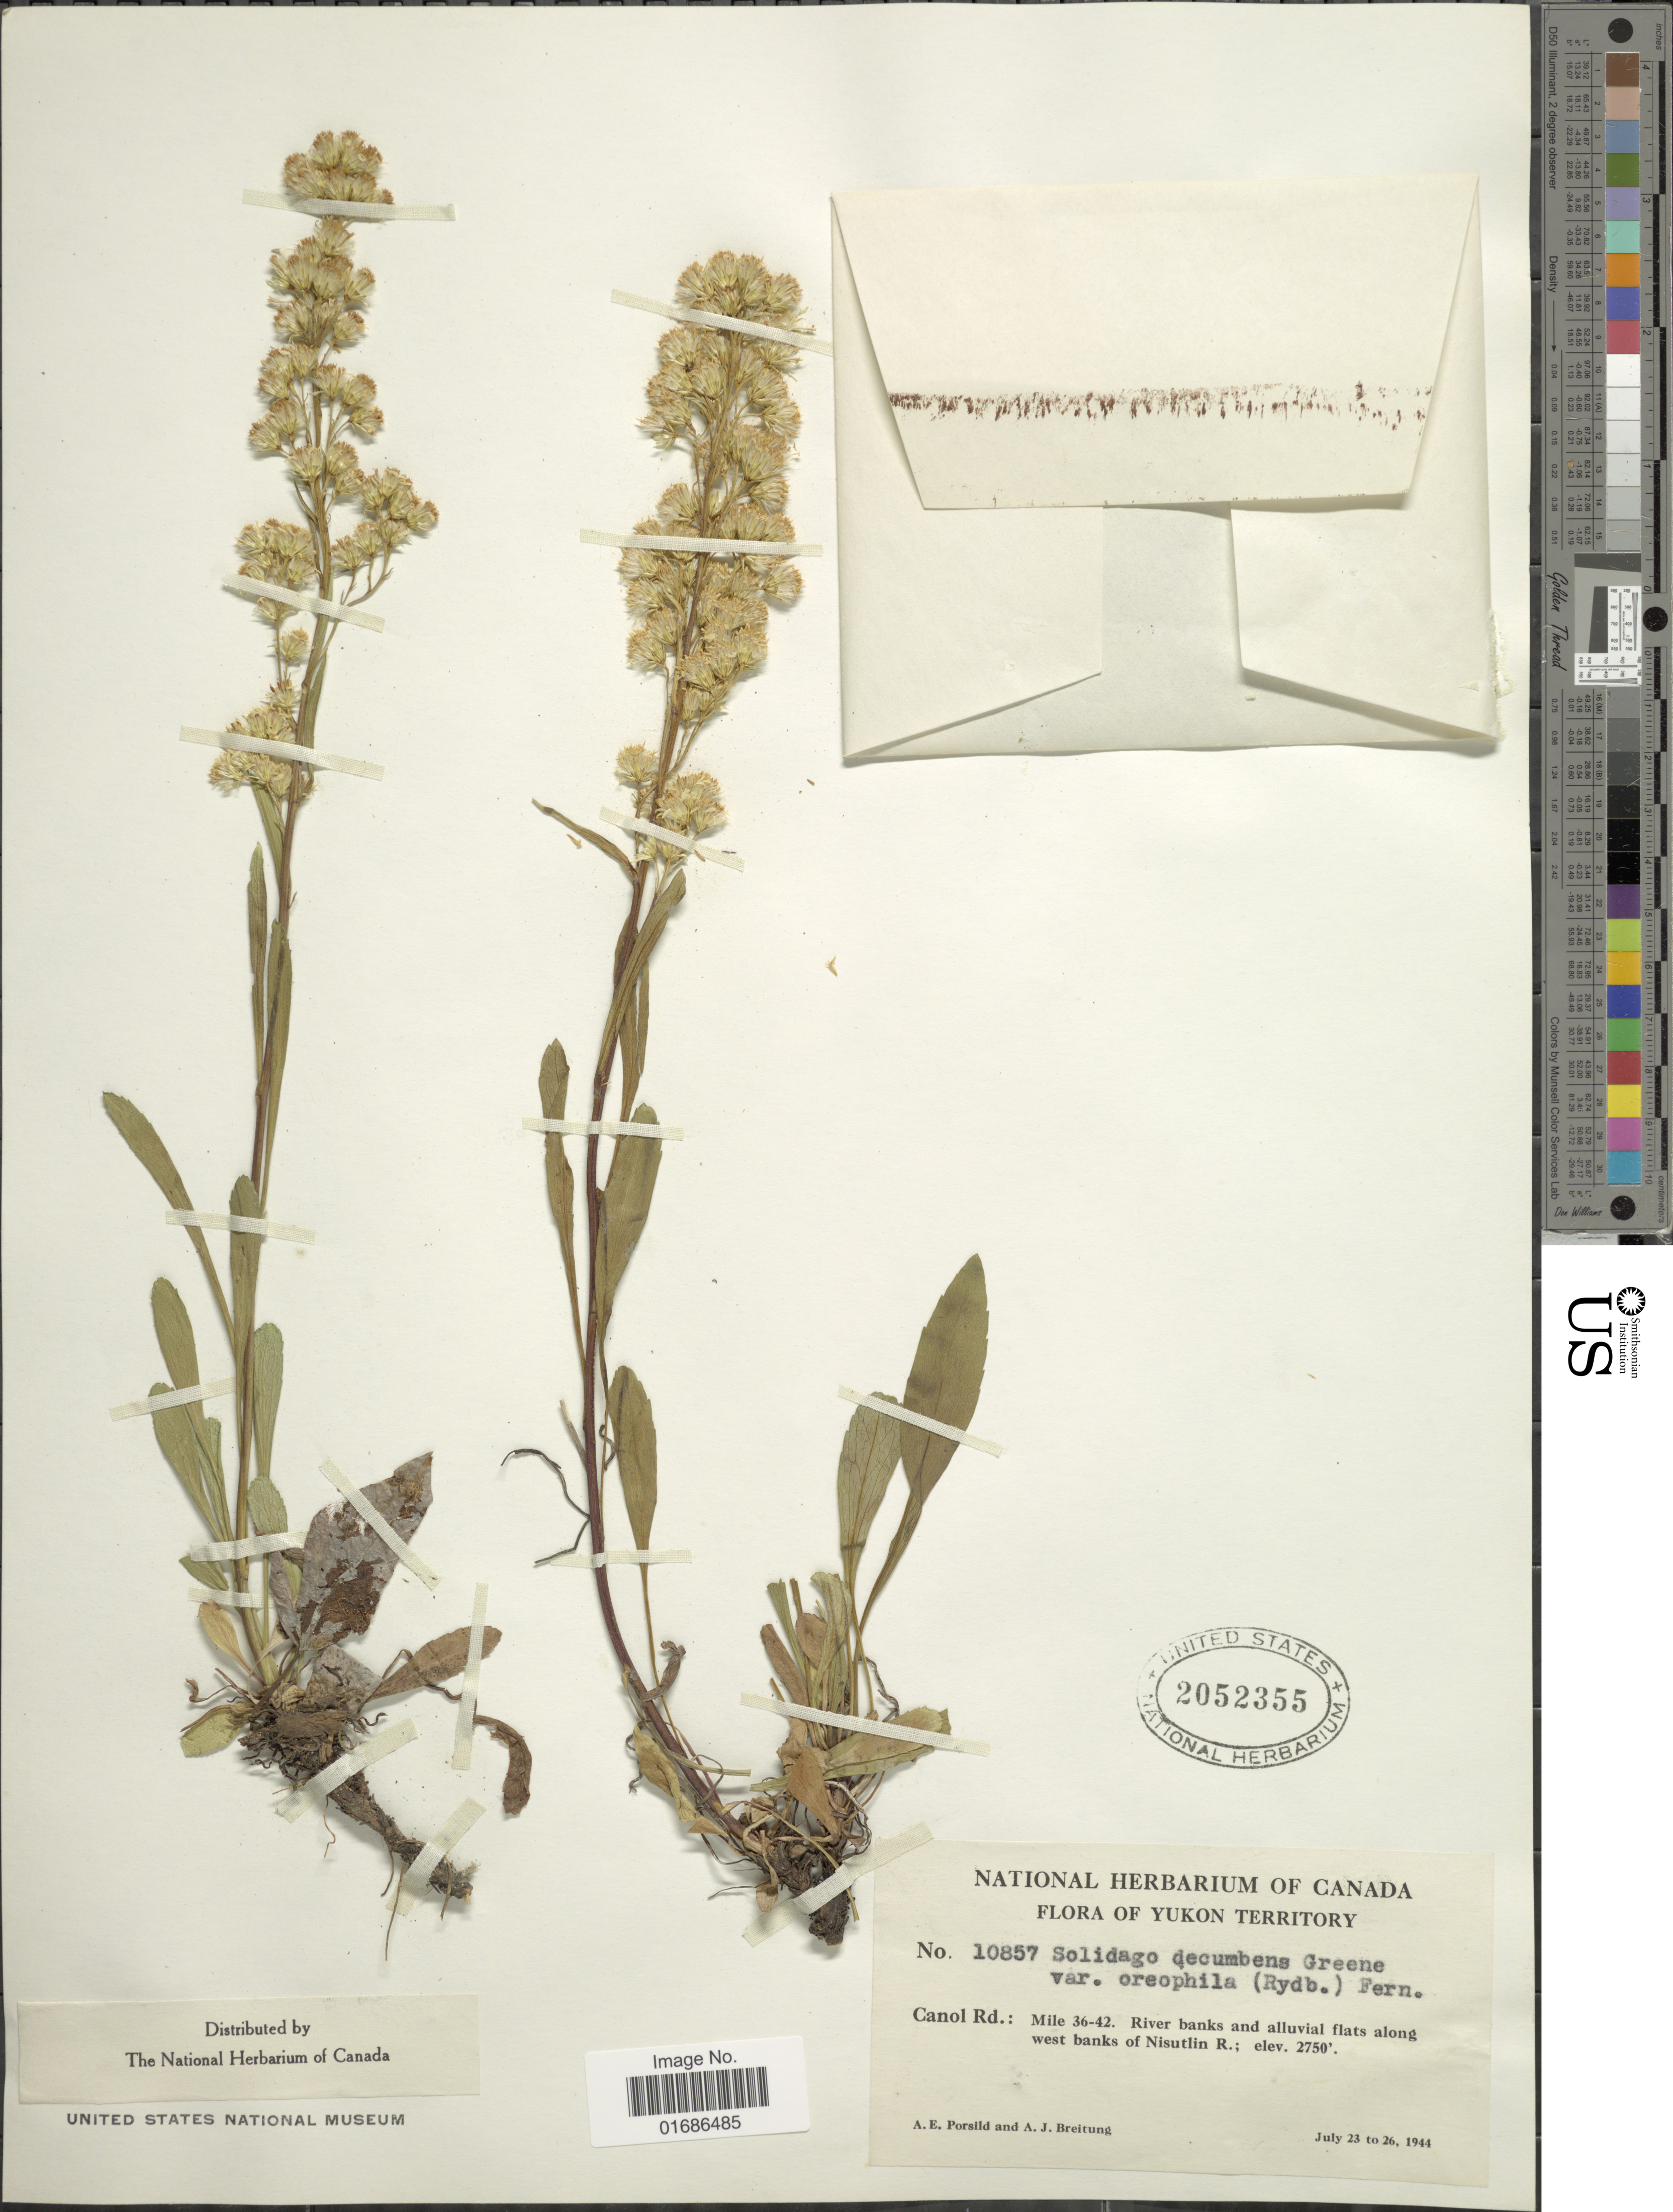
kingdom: Plantae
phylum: Tracheophyta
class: Magnoliopsida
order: Asterales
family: Asteraceae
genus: Solidago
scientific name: Solidago decumbens var. oreophila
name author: (Rydb.) Fernald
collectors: A. E. Porsild & A. Breitung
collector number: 10857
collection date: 1944-07-23/1944-07-26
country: Canada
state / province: Yukon Territory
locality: Canol Rd: Mile 36-42 River banks and alluvial flat along west banks of Nisutlin R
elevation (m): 2750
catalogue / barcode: US 2052355